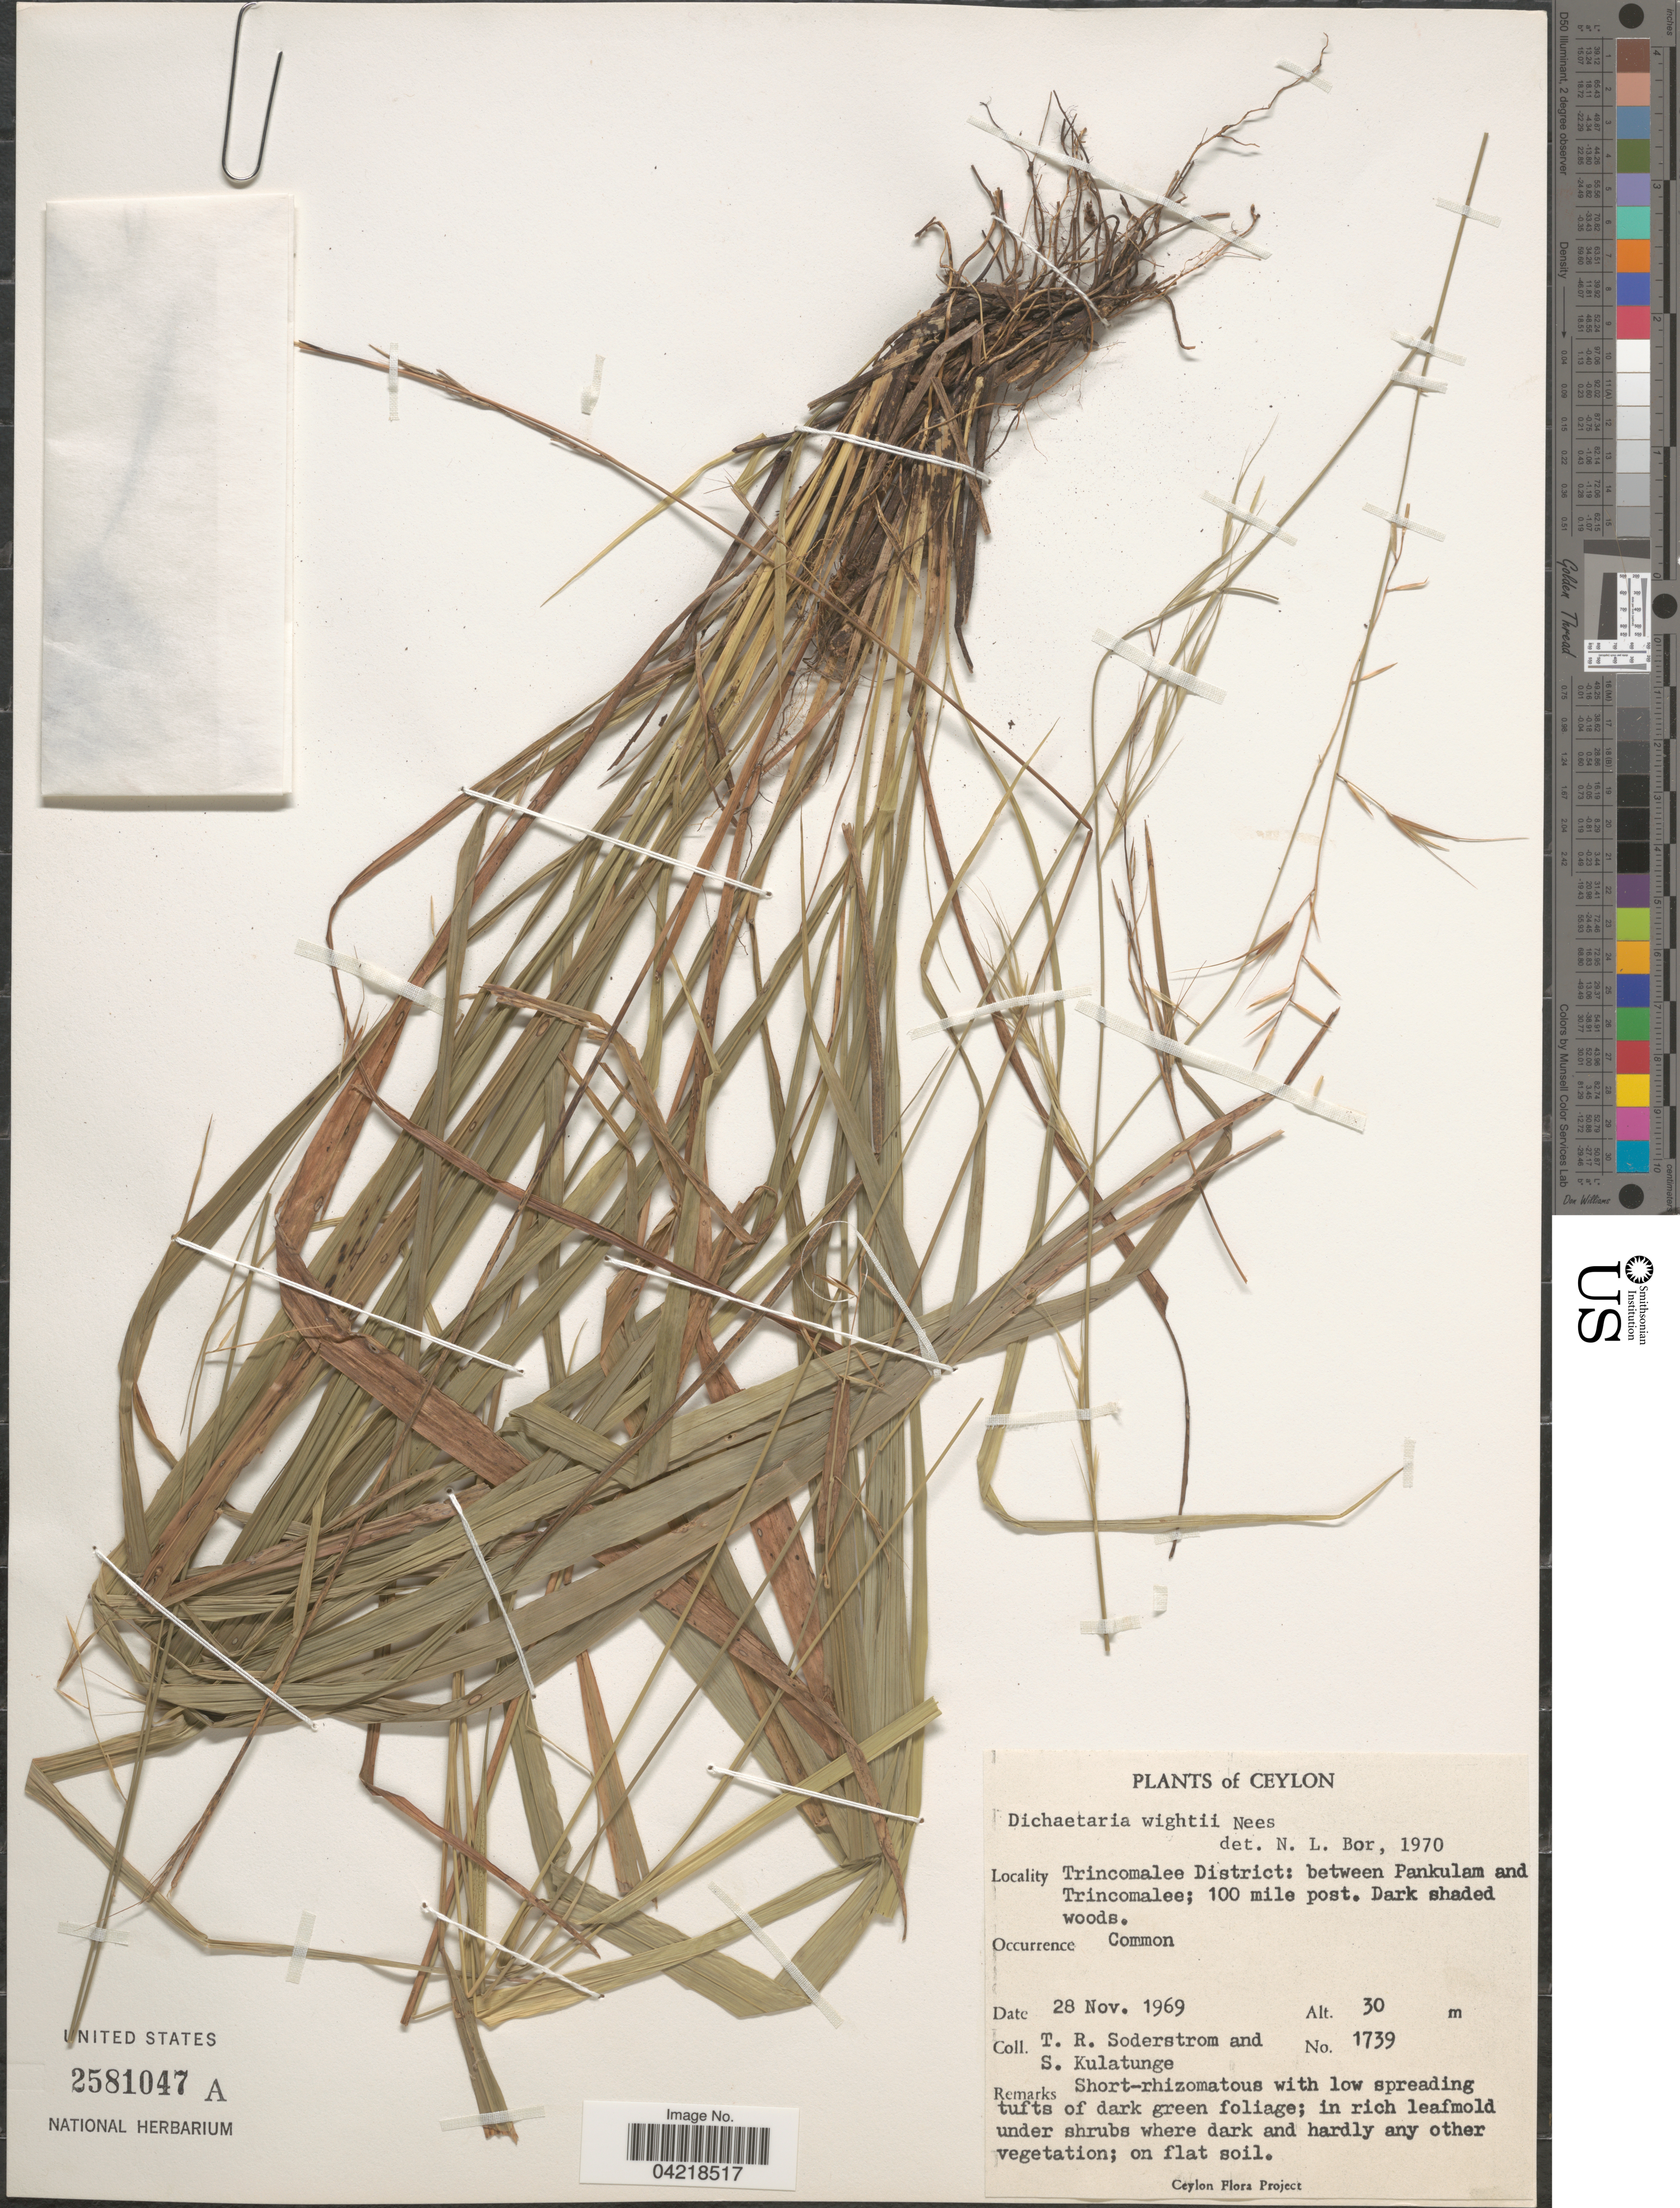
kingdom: Plantae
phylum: Tracheophyta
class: Liliopsida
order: Poales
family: Poaceae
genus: Dichaetaria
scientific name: Dichaetaria wightii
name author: Nees & Steud.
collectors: T. R. Soderstrom & S. Kulatunge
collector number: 1739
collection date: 1969-11-28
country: Sri Lanka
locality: Ceylon. Trincomalee District: between Pankulam and Trincomalee; 100 mile post. Dark shaded woods.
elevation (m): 30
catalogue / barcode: US 2581047A